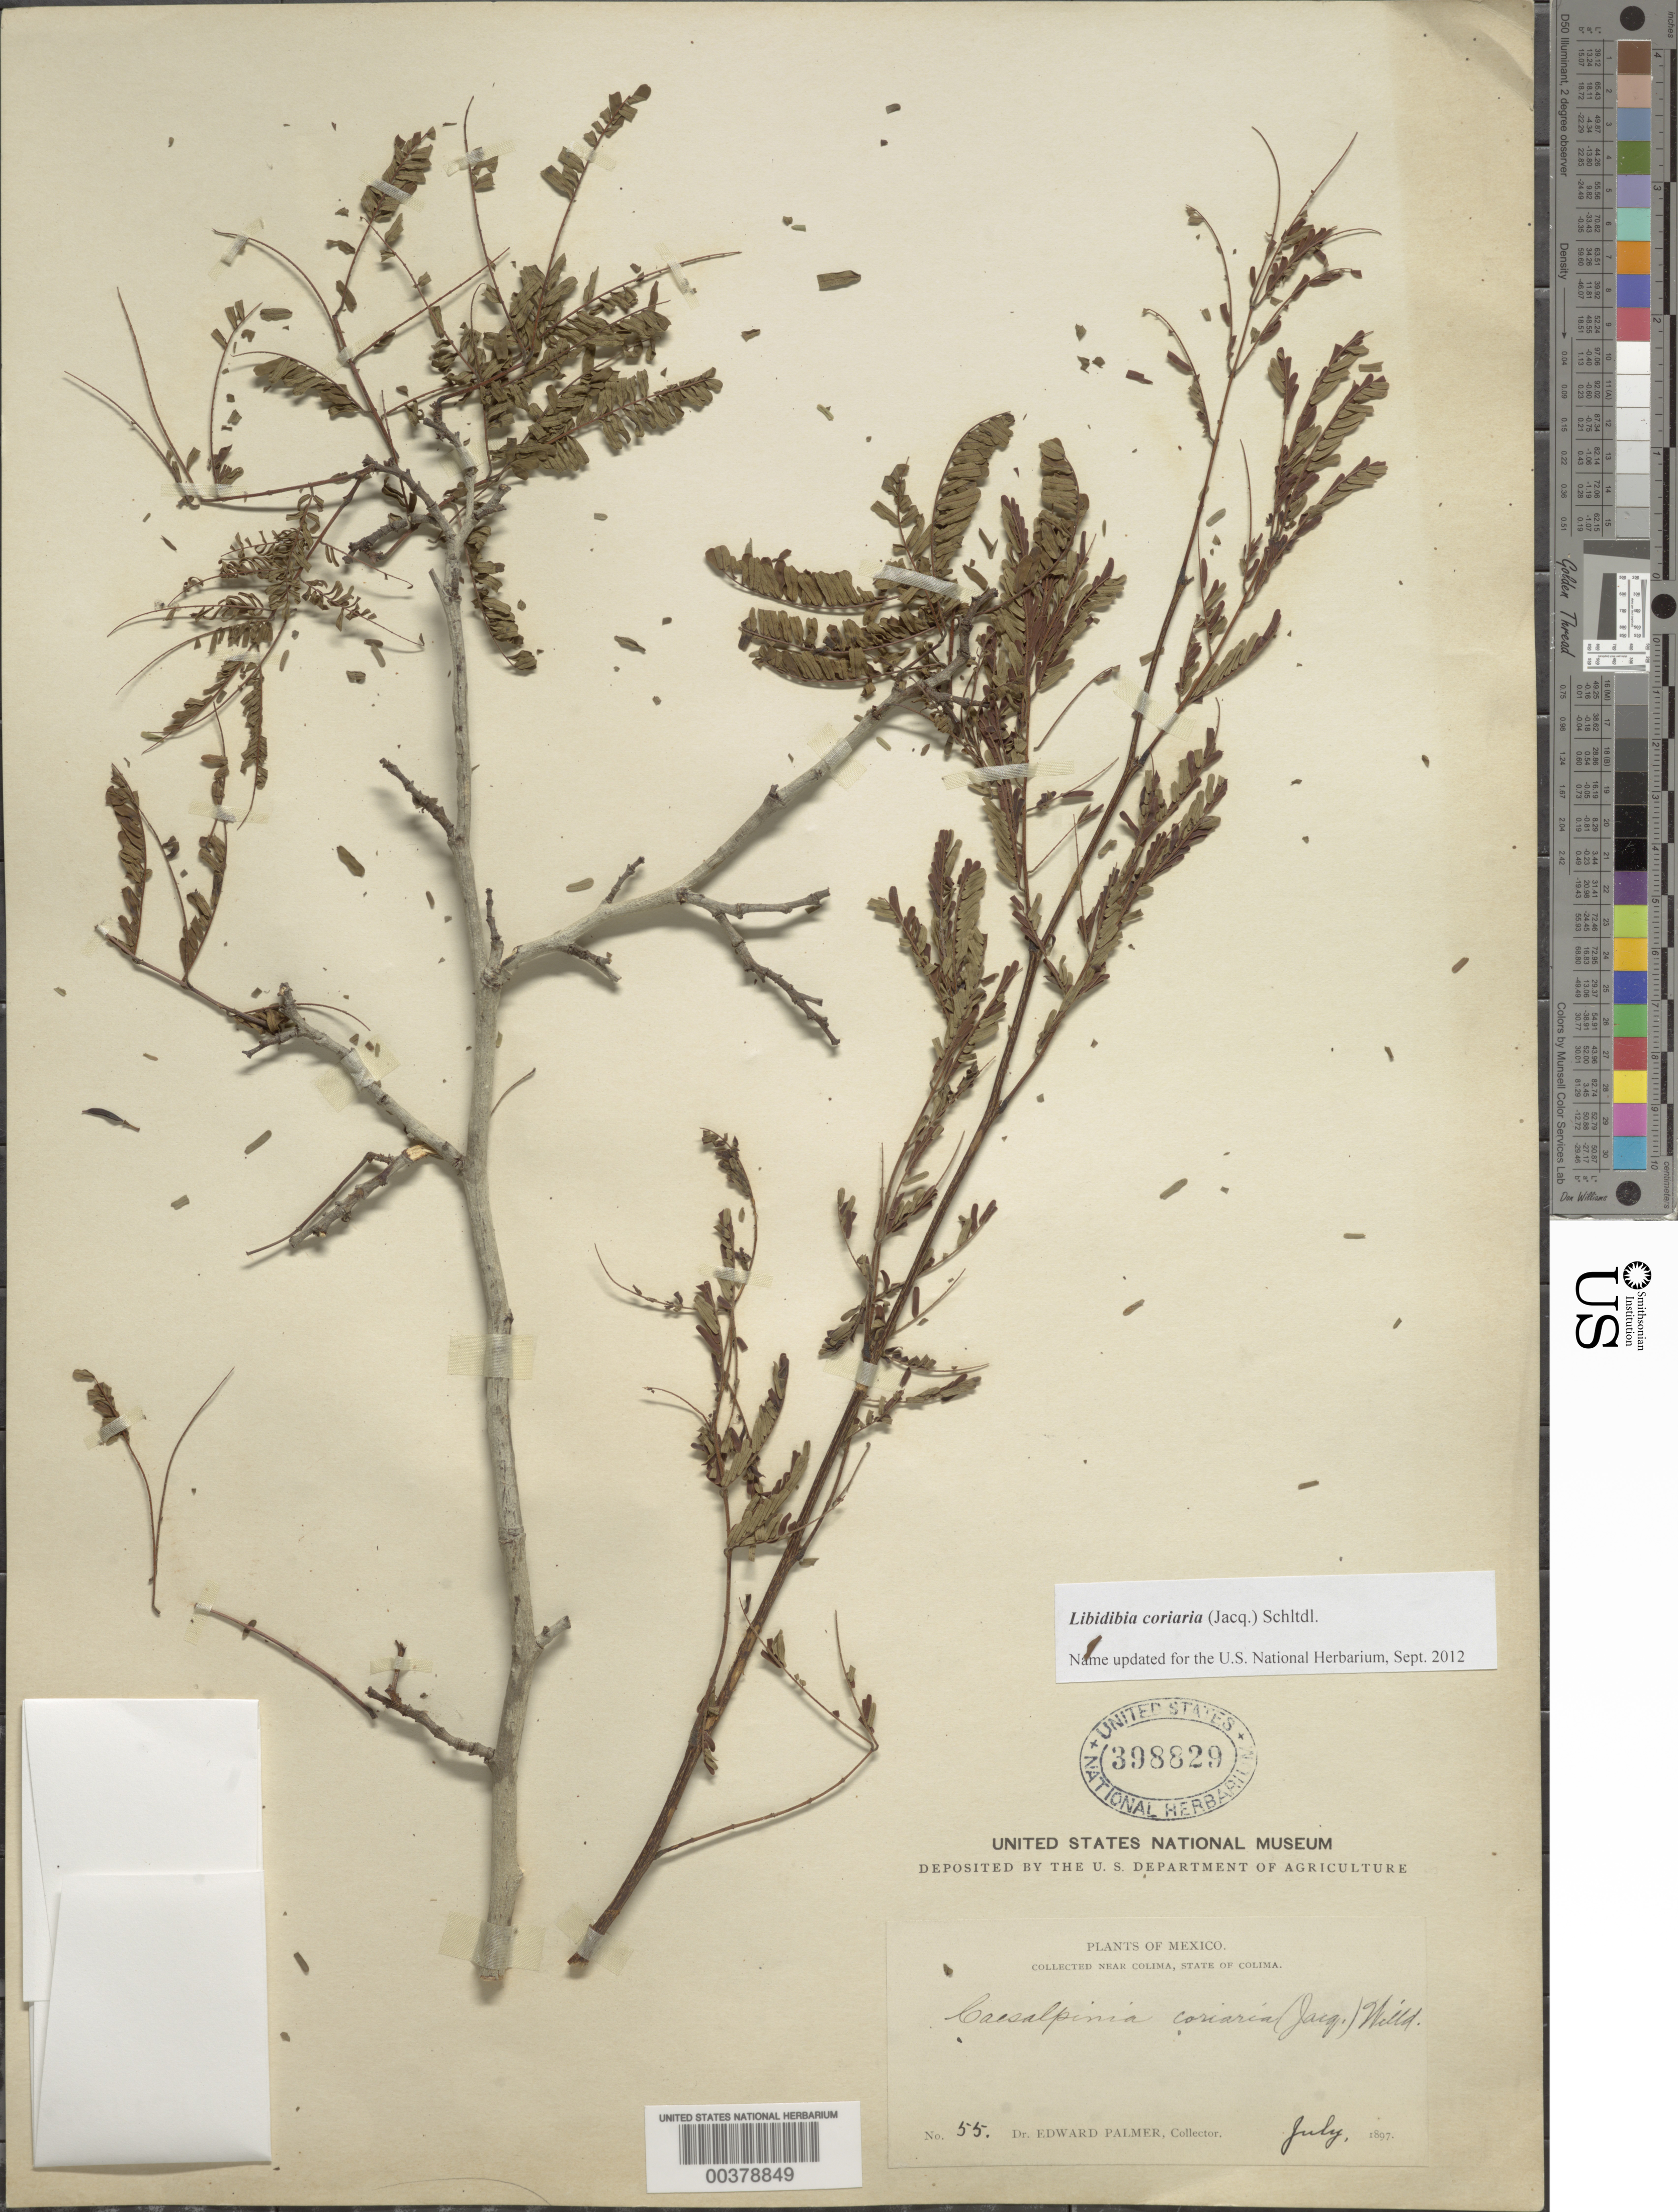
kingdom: Plantae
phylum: Tracheophyta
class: Magnoliopsida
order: Fabales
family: Fabaceae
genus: Libidibia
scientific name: Libidibia coriaria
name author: (Jacq.) Schltdl.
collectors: E. Palmer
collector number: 55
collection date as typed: Jul 1897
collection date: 1897-07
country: Mexico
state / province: Colima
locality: Near Colima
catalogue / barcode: US 398829